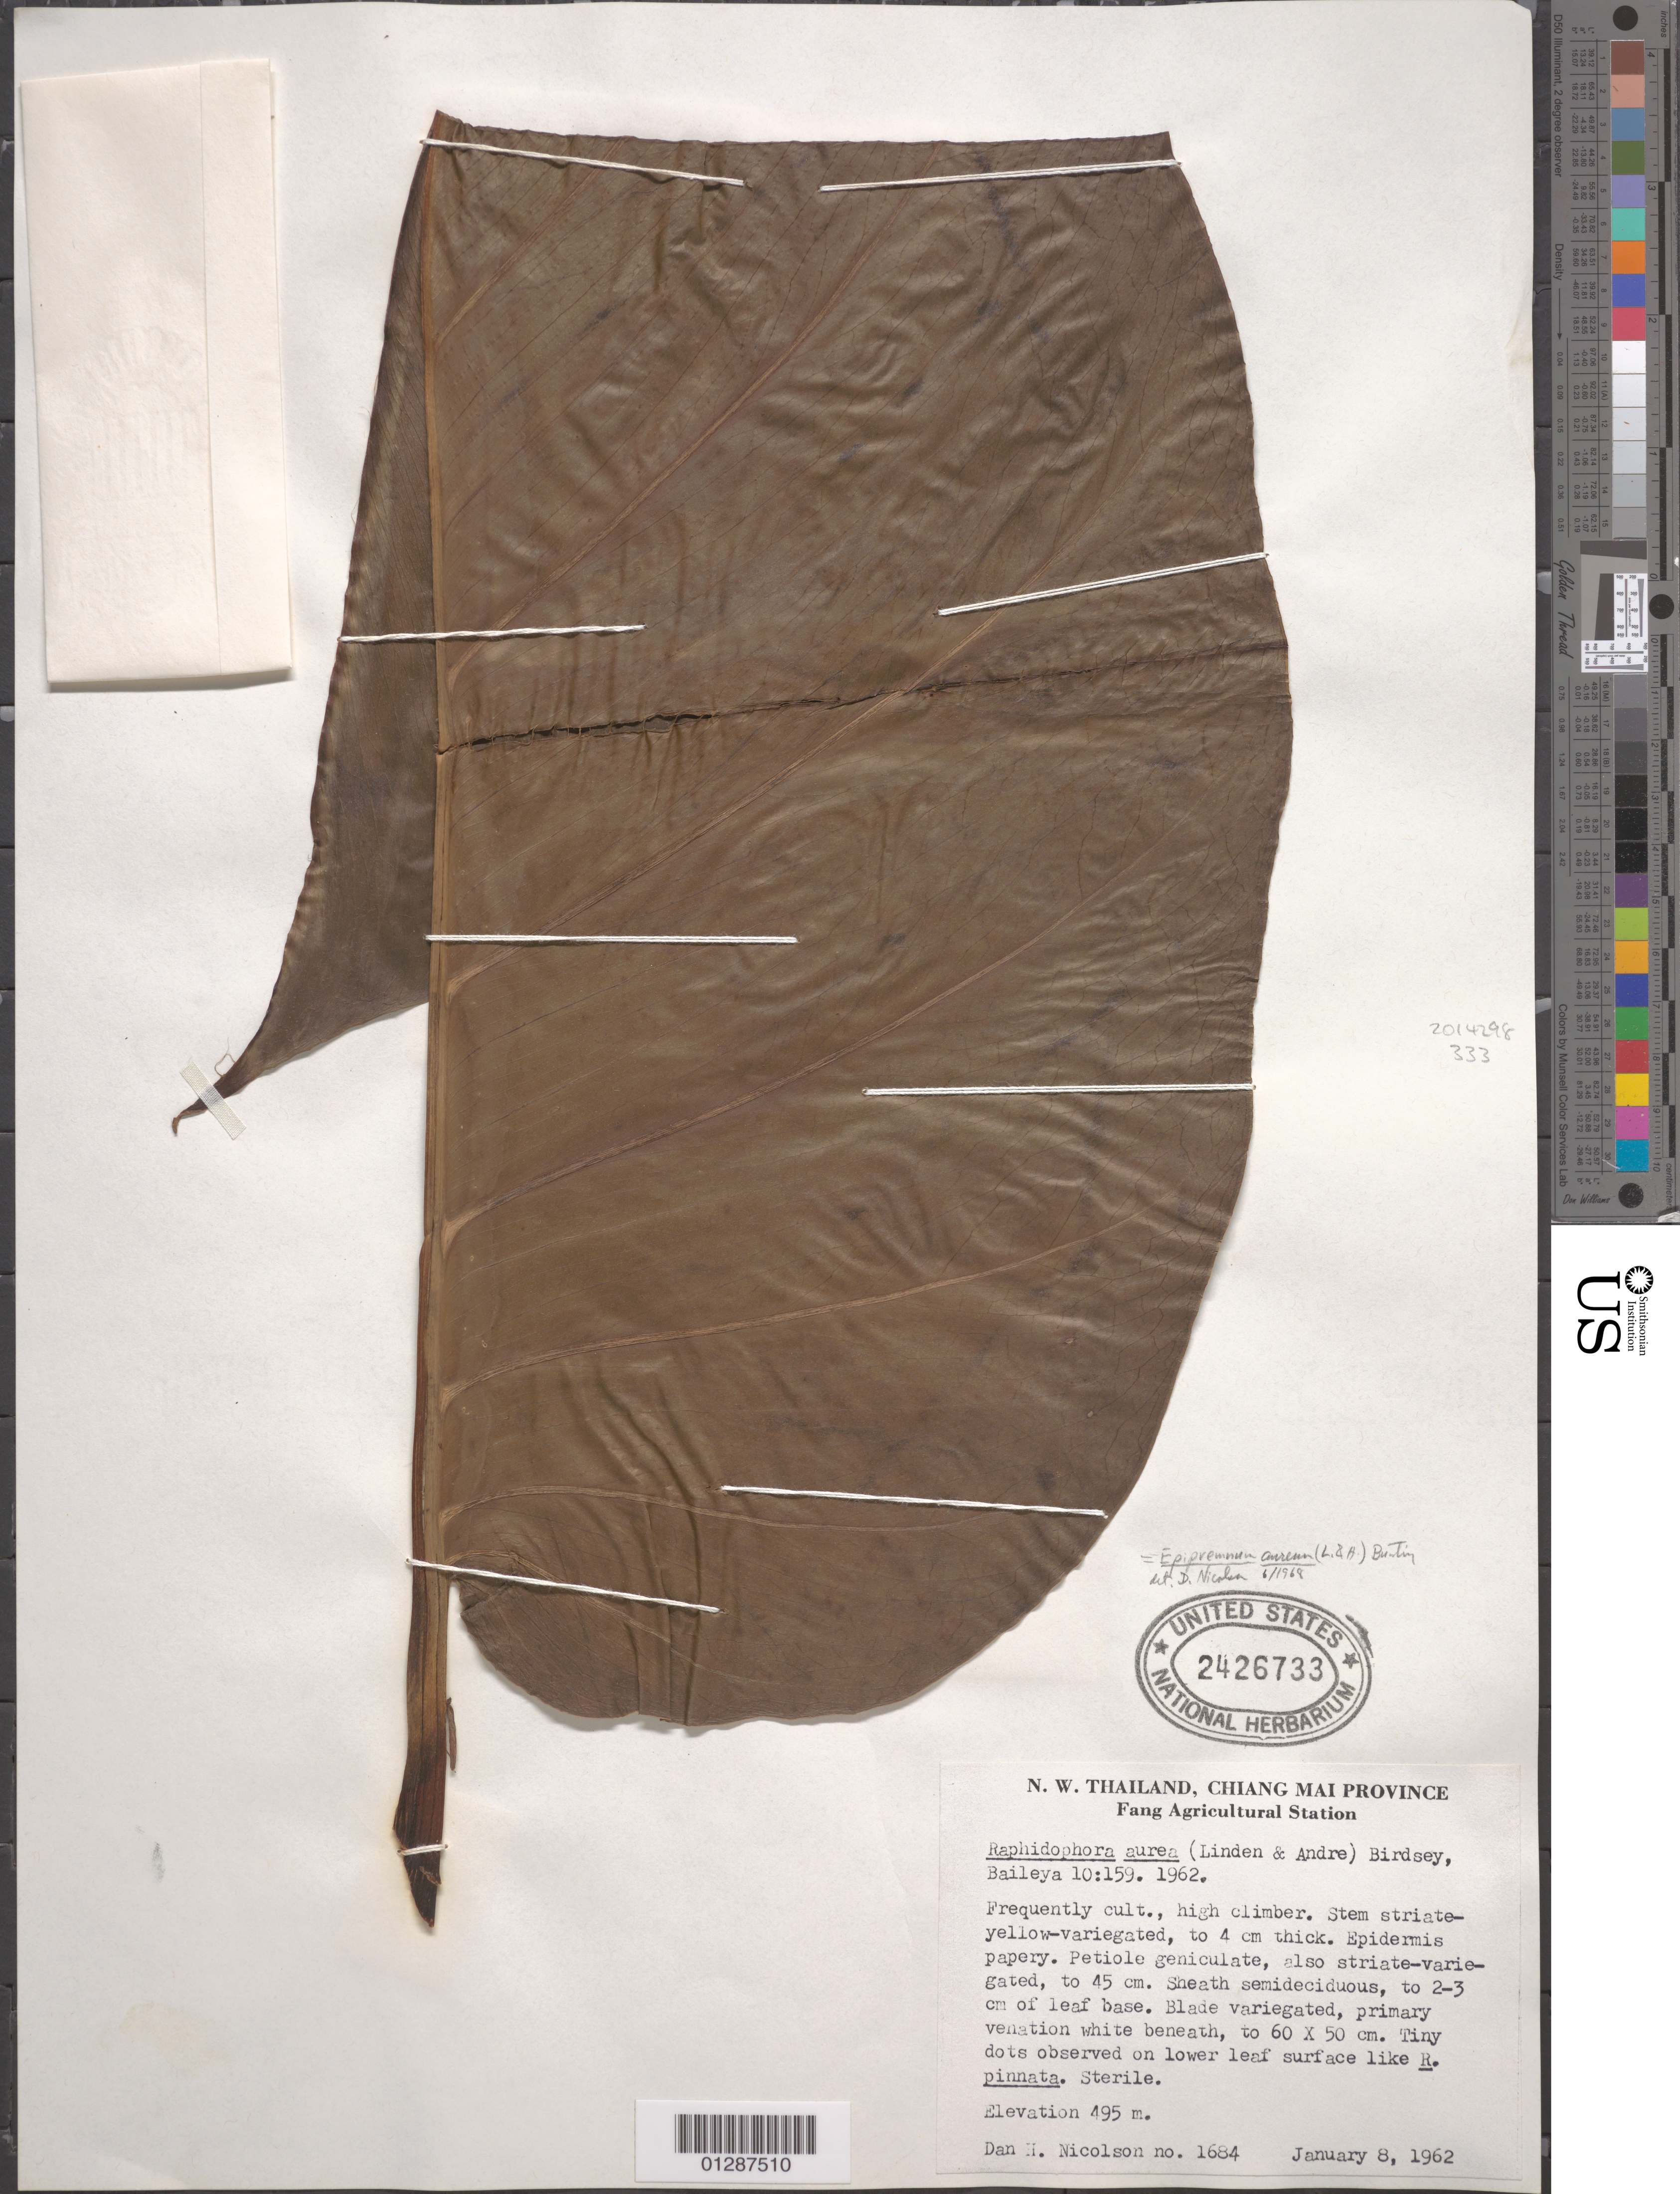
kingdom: Plantae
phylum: Tracheophyta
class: Liliopsida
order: Alismatales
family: Araceae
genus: Epipremnum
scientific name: Epipremnum aureum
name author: (Linden & André) G.S. Bunting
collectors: D. H. Nicolson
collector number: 1684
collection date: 1962-01-08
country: Thailand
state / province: Chiang Mai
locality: N. W. Thailand. Fang Agricultural Station.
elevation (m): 495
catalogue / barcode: US 2426733